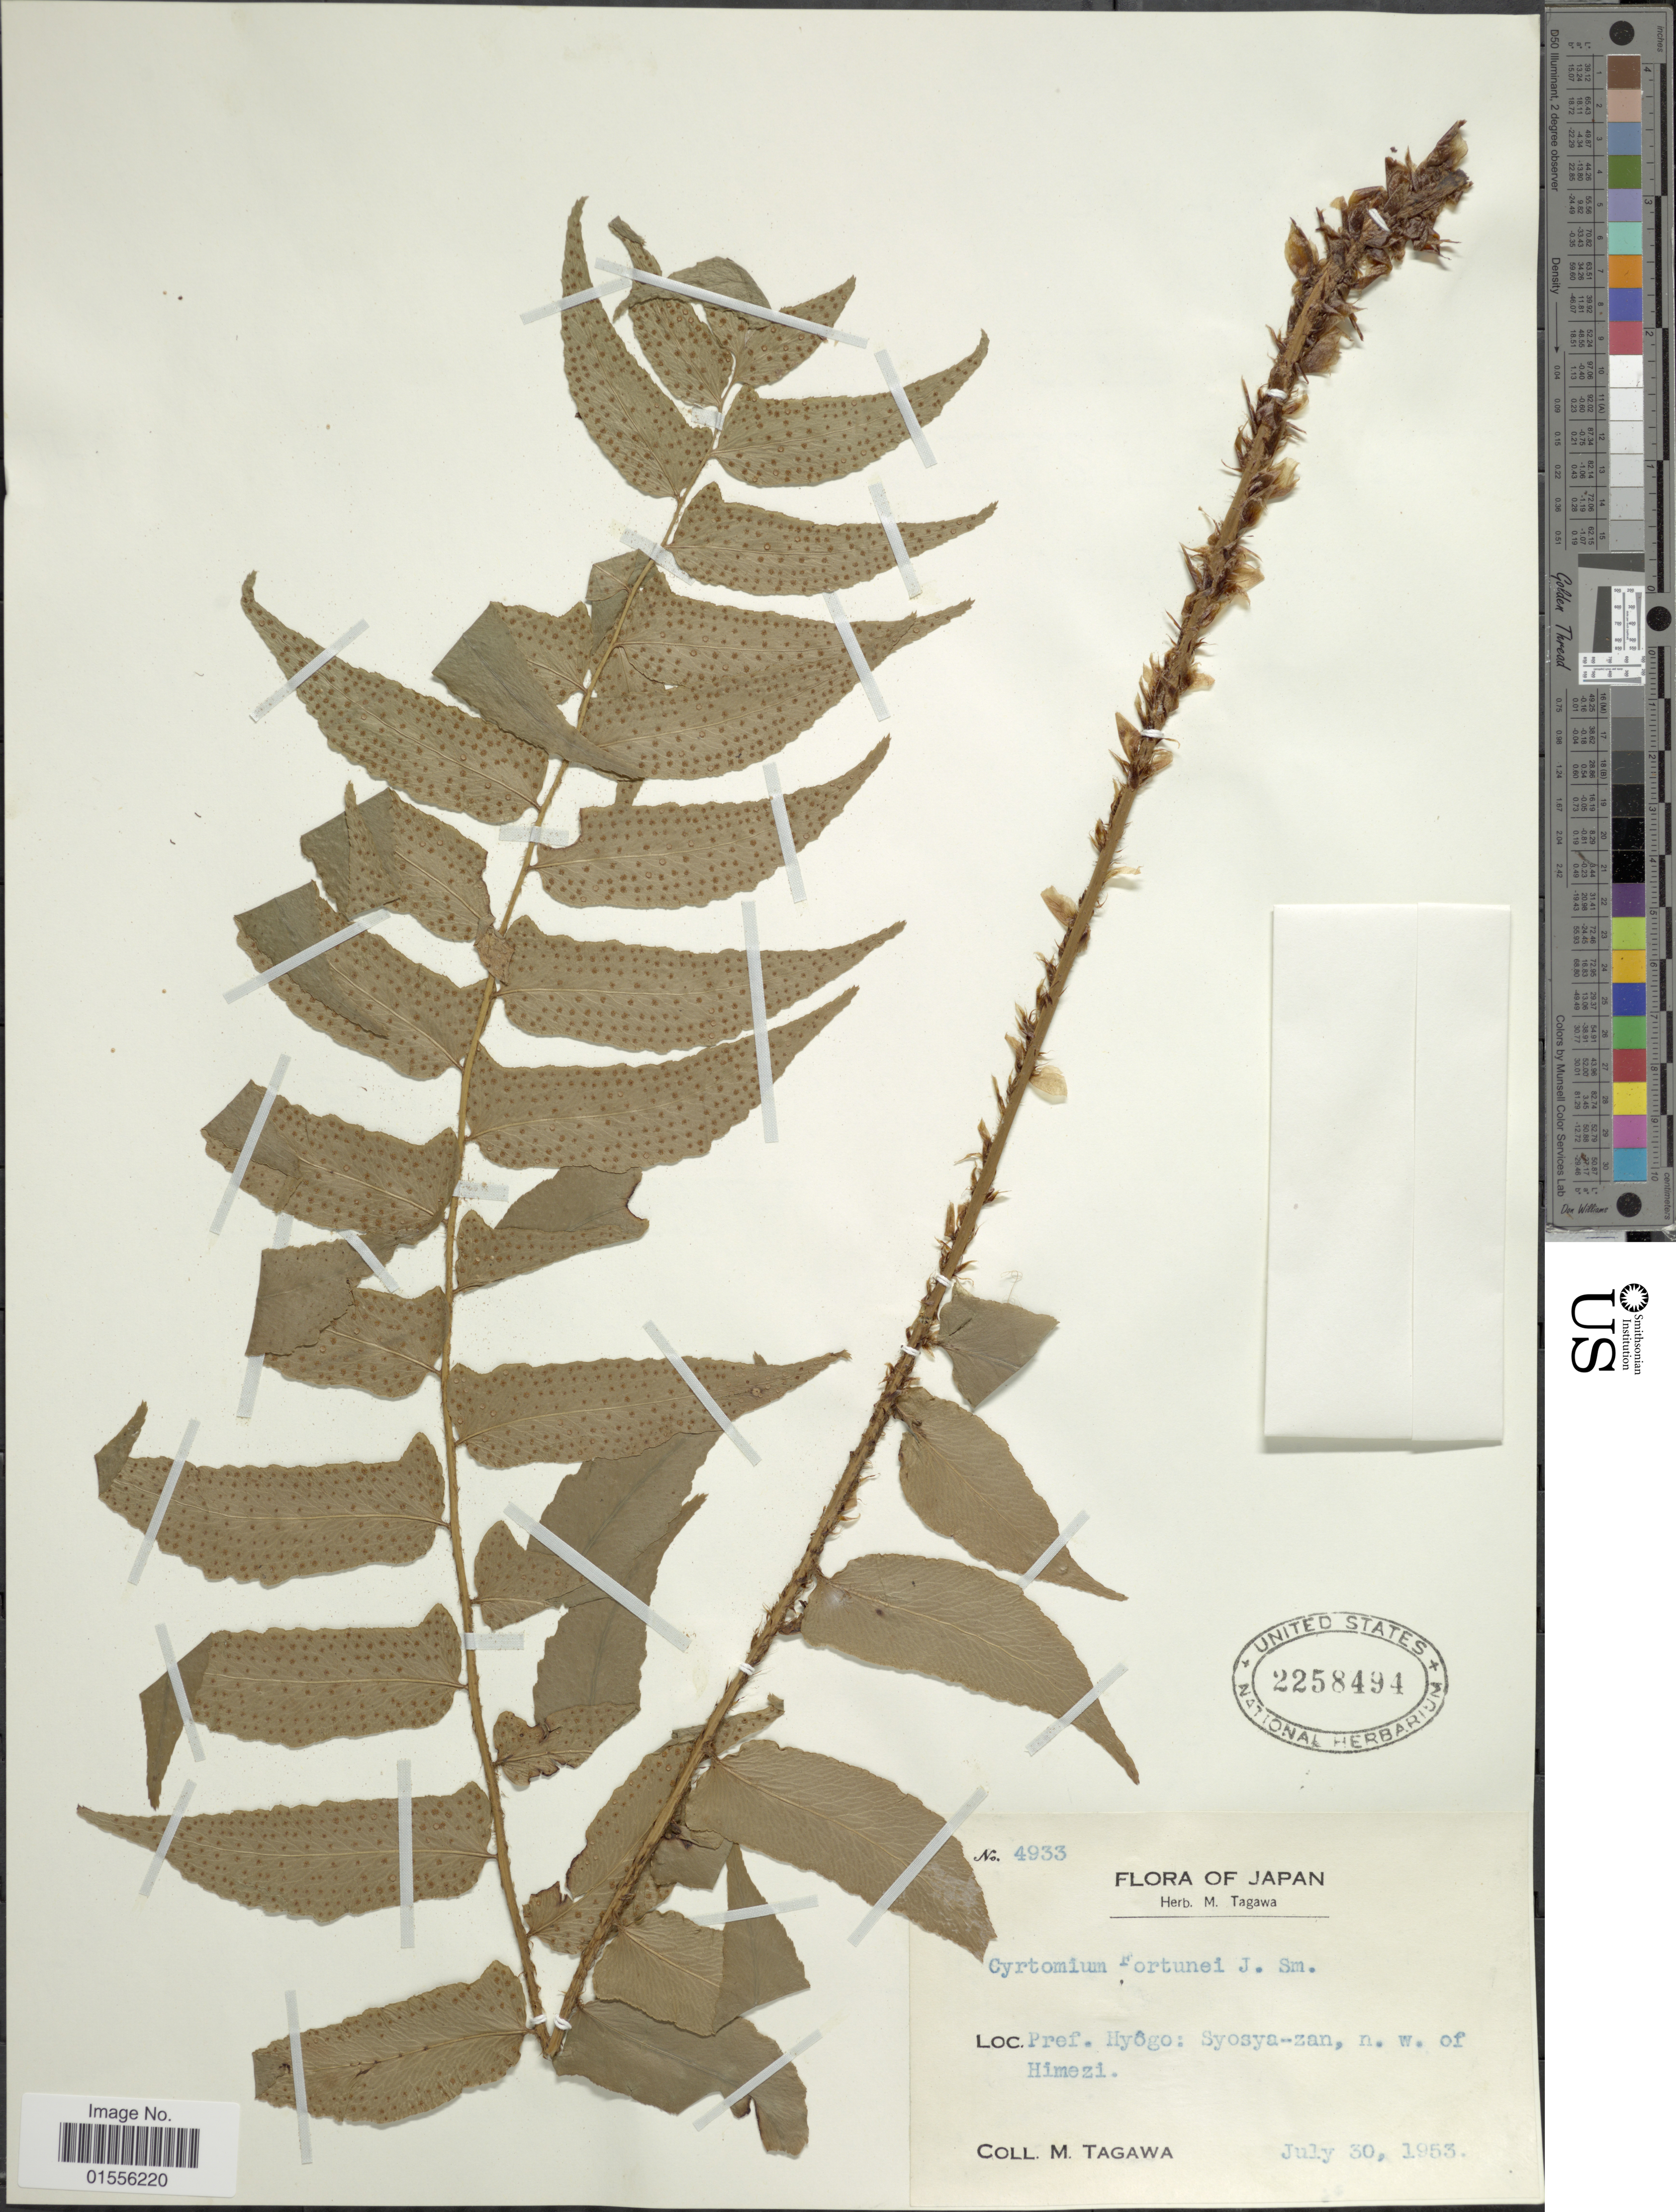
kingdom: Plantae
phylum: Tracheophyta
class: Polypodiopsida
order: Polypodiales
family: Dryopteridaceae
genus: Cyrtomium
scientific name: Cyrtomium fortunei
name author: J. Sm.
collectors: M. Tagawa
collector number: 4933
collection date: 1953-07-30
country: Japan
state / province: Hyogo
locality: Pref. Hyôgo: Syosya-zan, n.w. of Himezi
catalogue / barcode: US 2258494